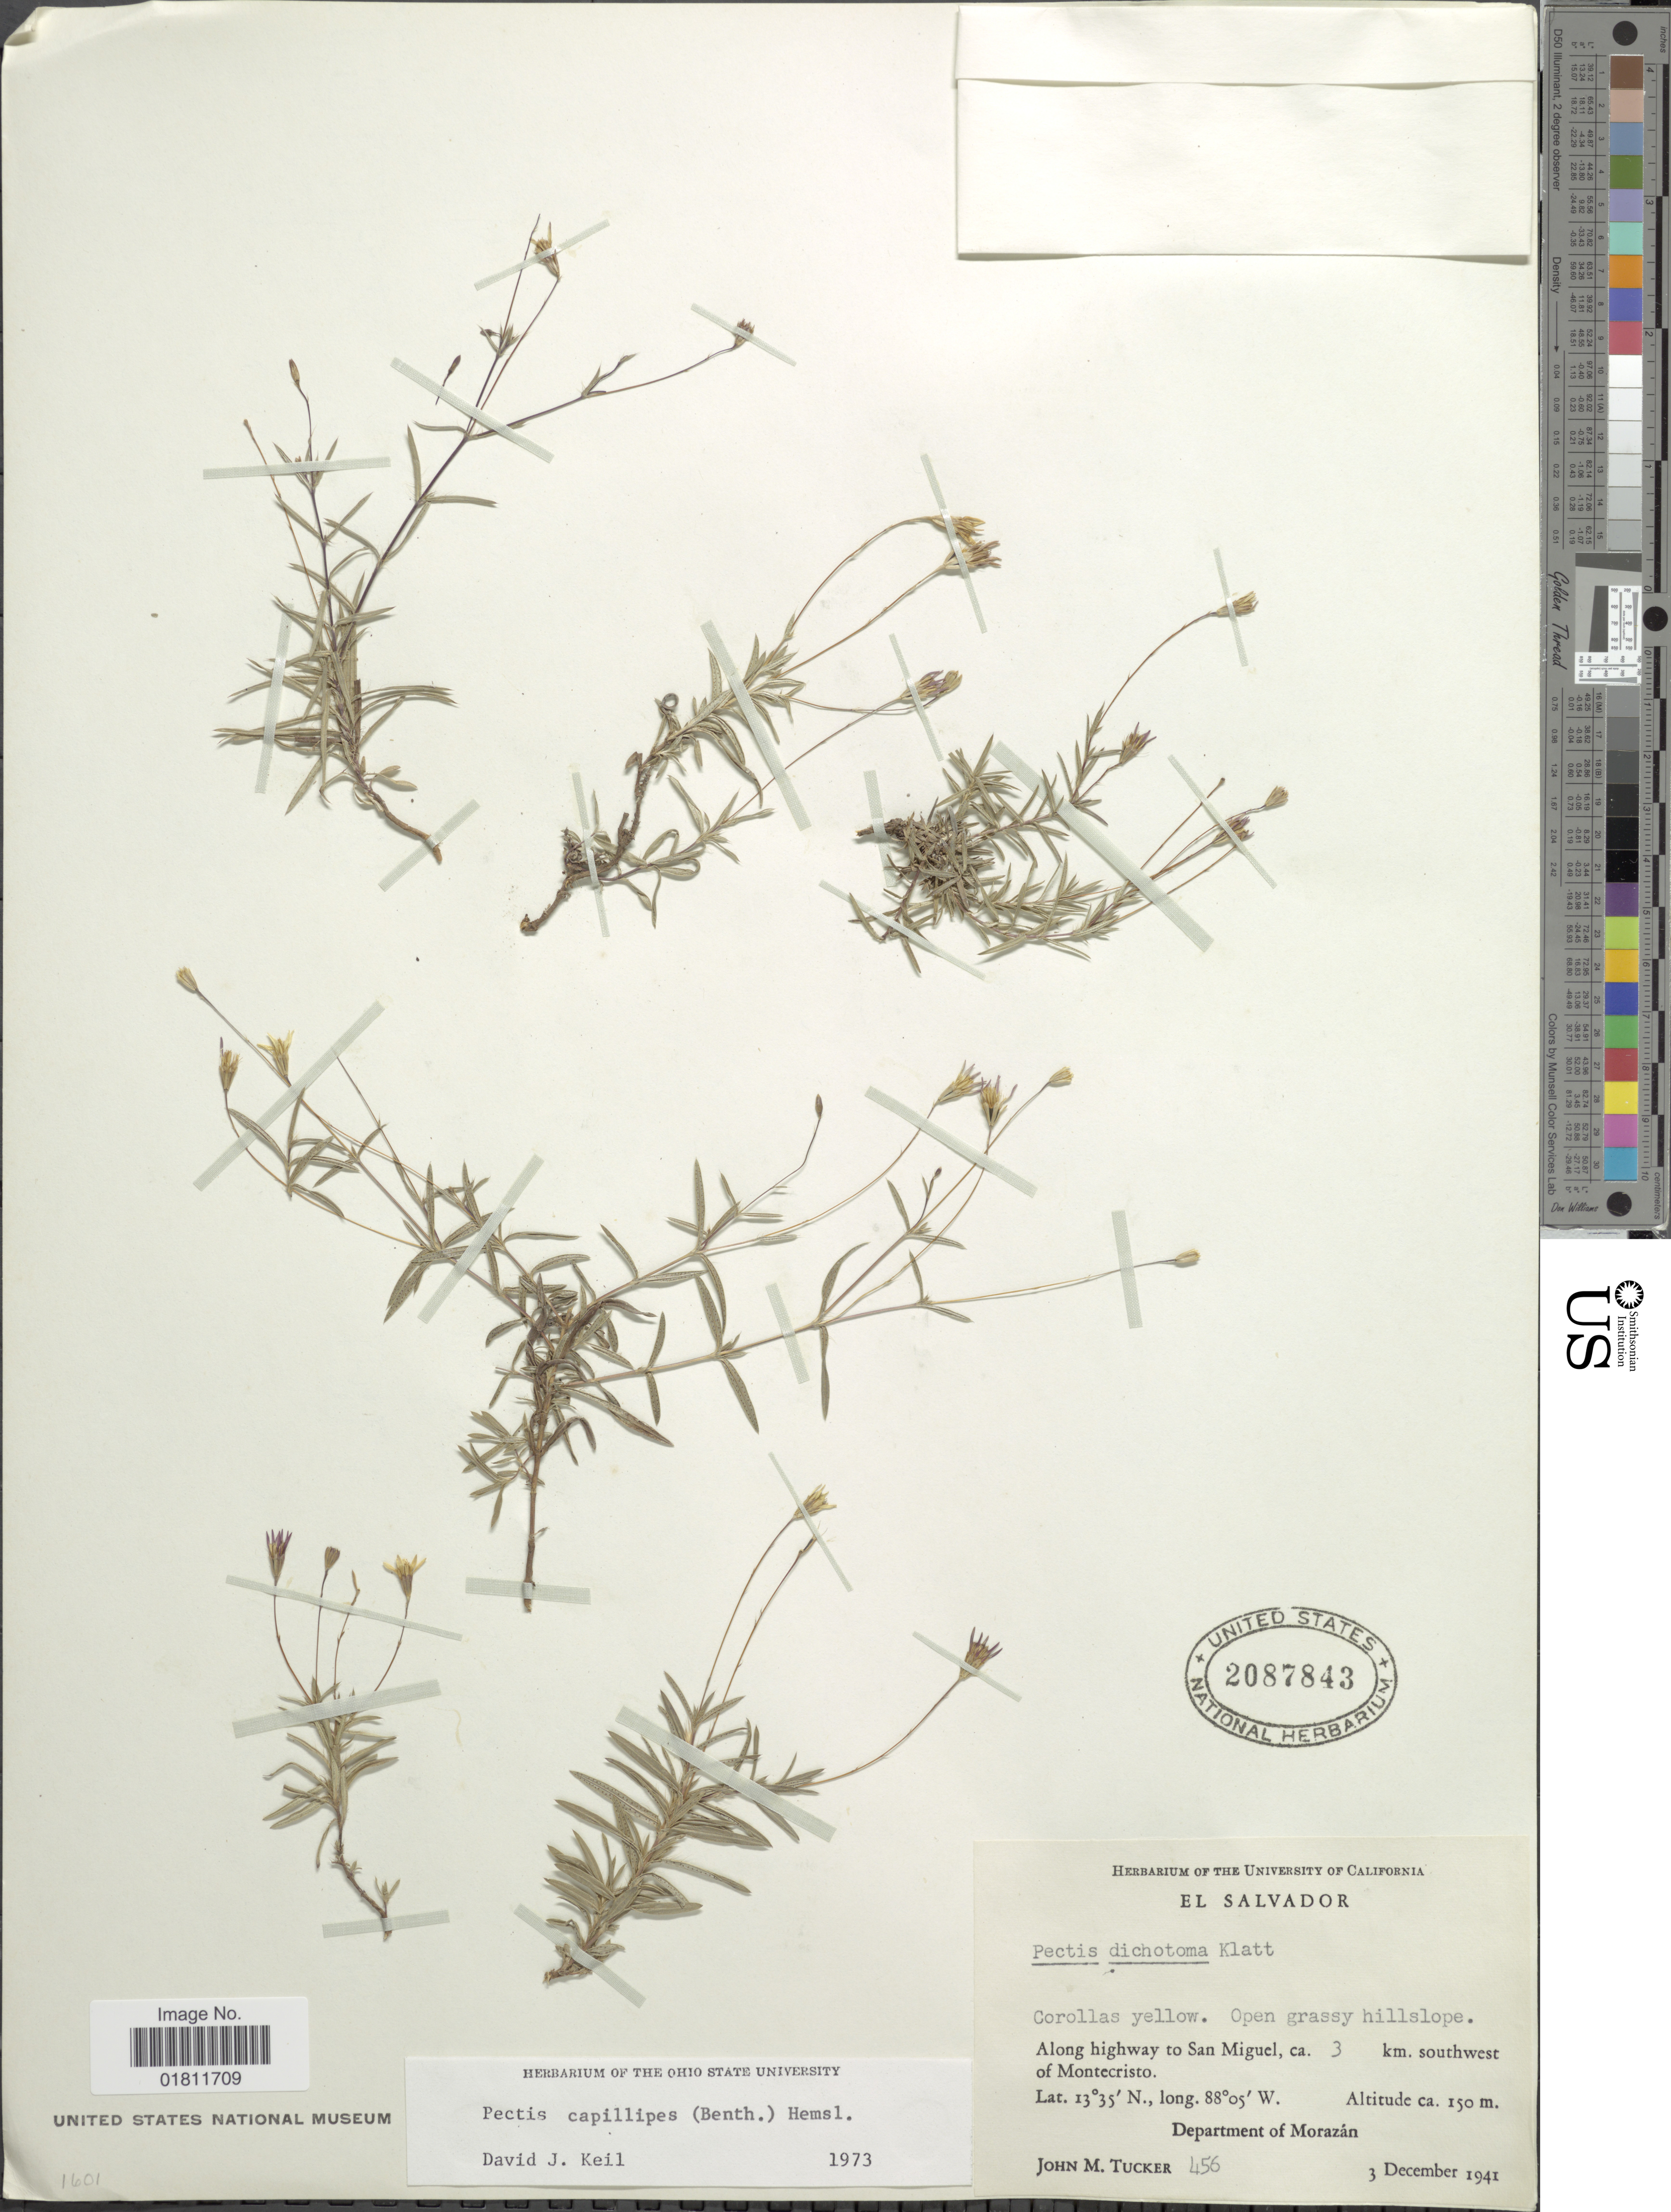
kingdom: Plantae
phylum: Tracheophyta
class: Magnoliopsida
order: Asterales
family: Asteraceae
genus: Pectis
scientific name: Pectis capillipes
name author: (Benth.) Hemsl.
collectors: J. M. Tucker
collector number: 456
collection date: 1941-12-03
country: Honduras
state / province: Fco. Morazán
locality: Along highway to San Miguel, ca. 3 km. southwest of Montecristo. Departamento of Morazan.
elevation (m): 150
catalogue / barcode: US 2087843